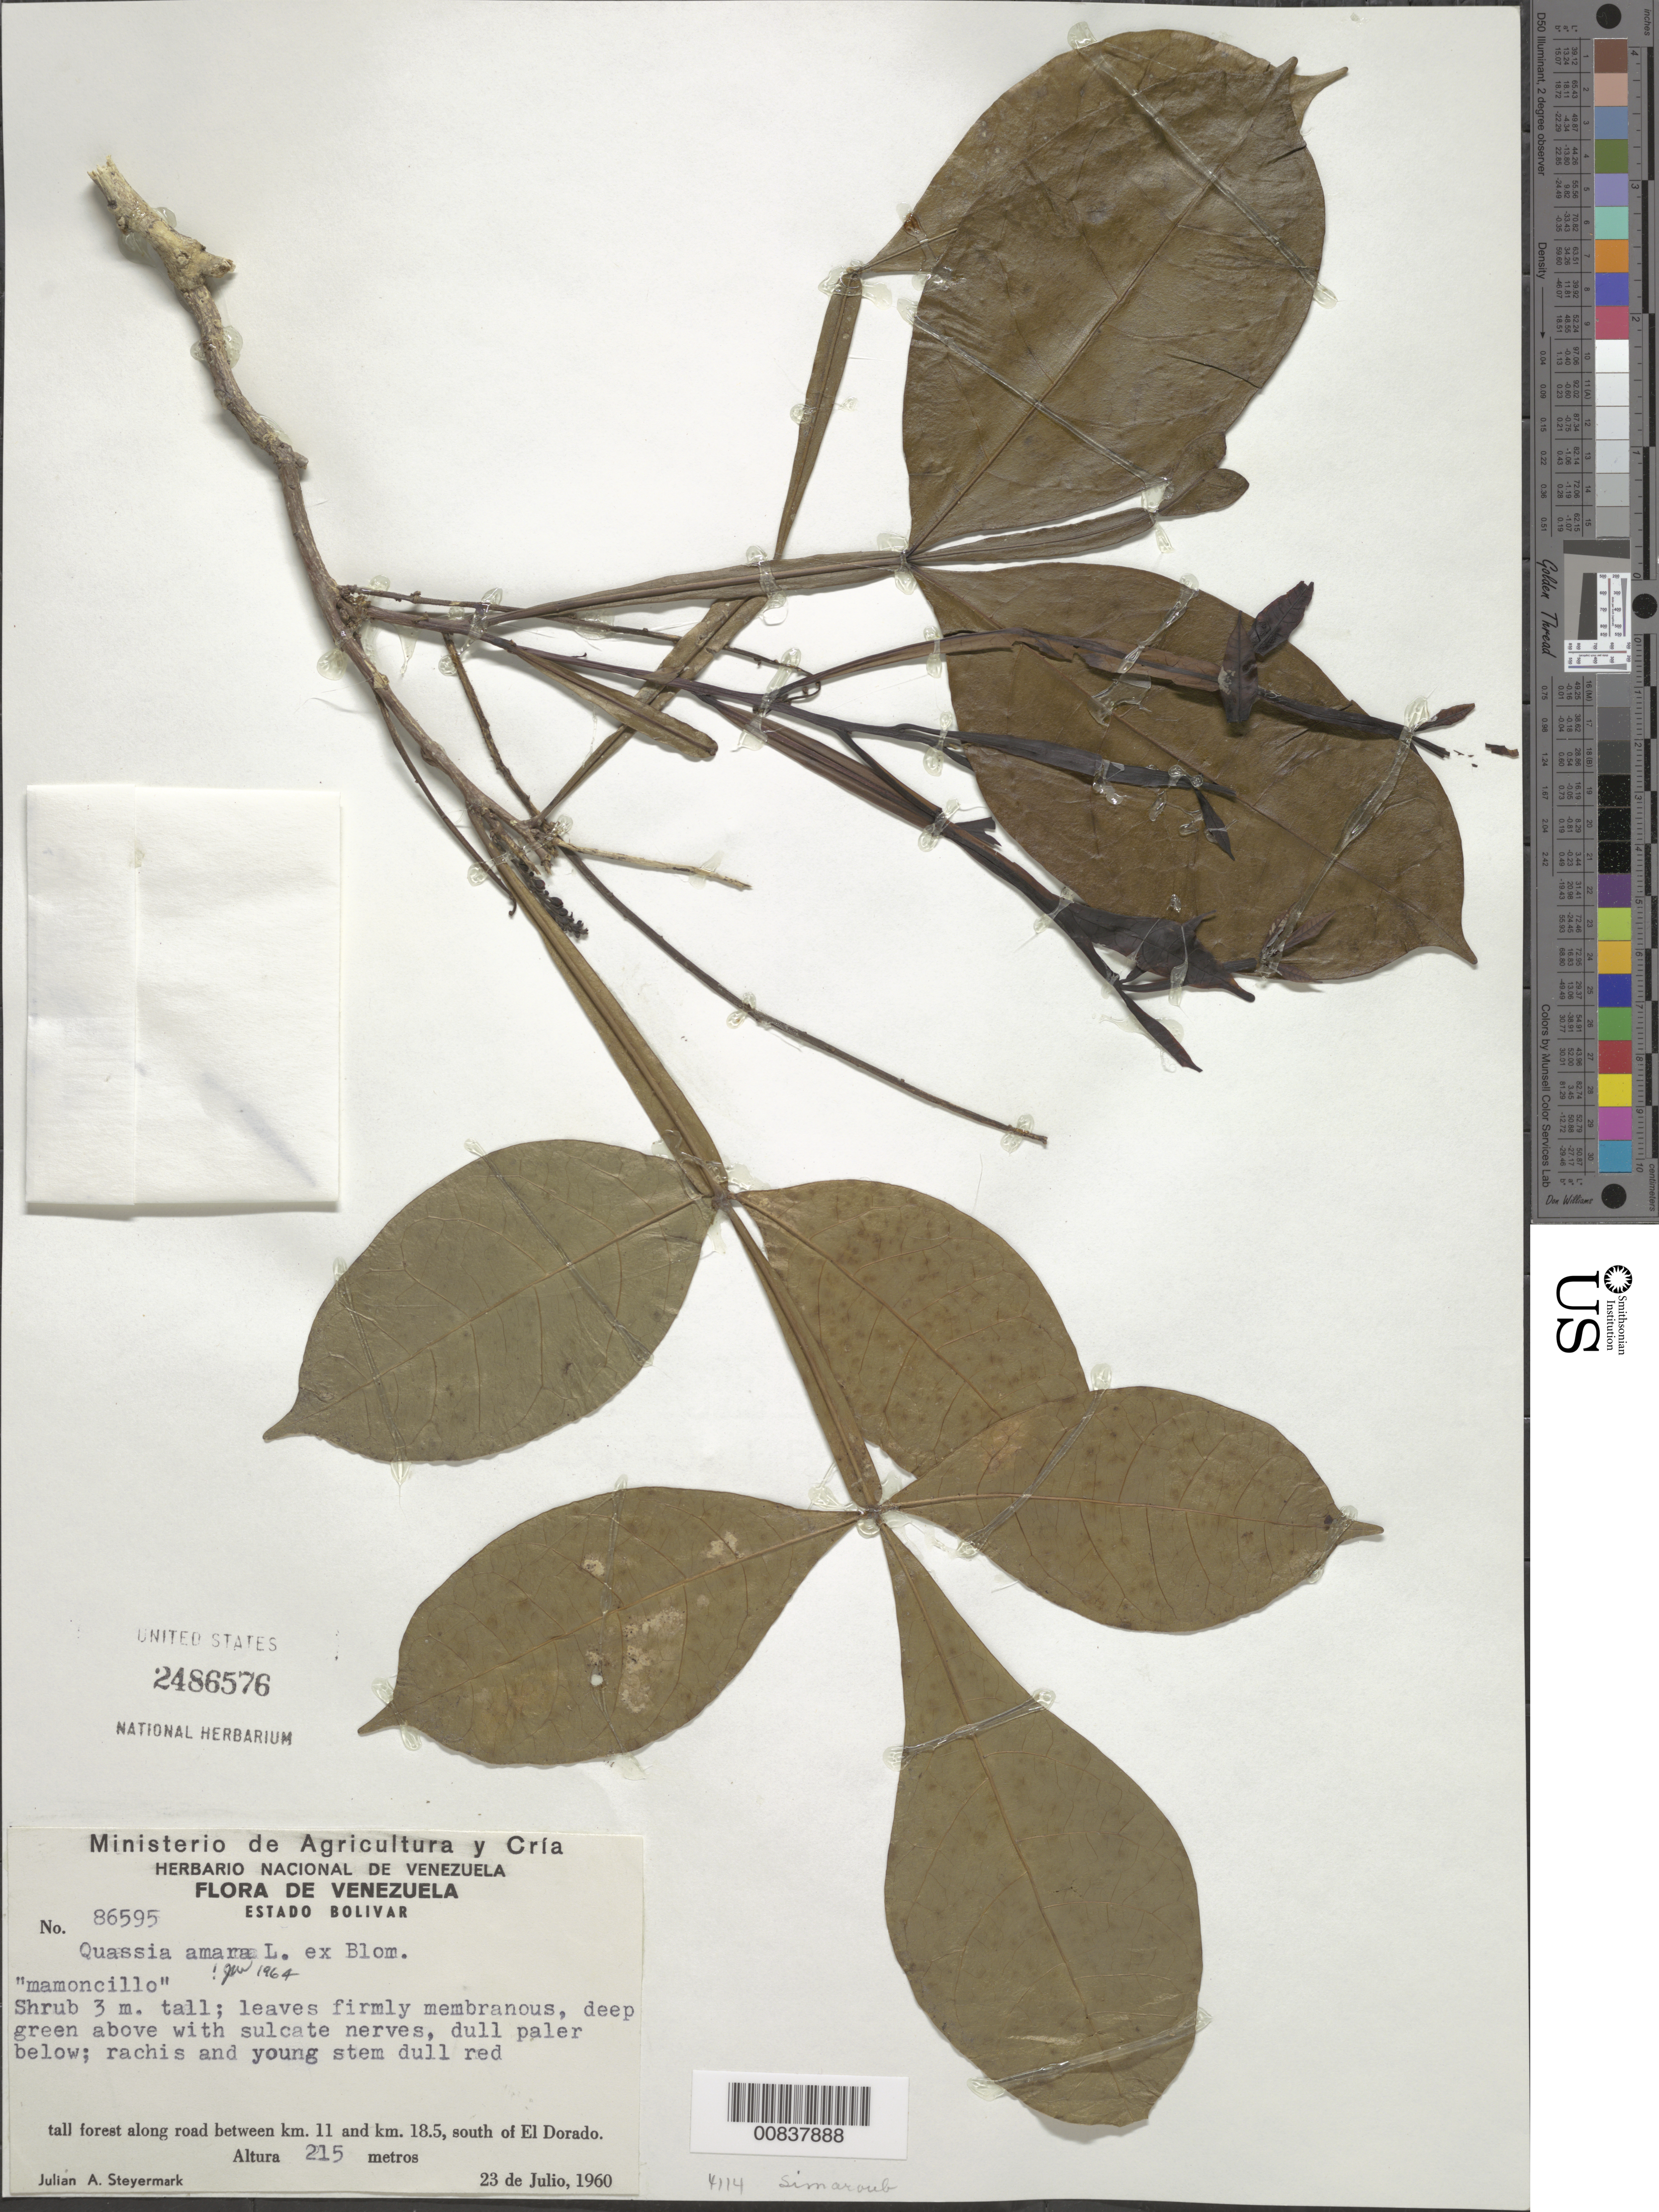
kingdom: Plantae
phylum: Tracheophyta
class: Magnoliopsida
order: Sapindales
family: Simaroubaceae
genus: Quassia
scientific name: Quassia amara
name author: L.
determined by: Wurdack, John J., (US), US (UNITED STATES)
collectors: J. Steyermark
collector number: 86595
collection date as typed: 23-Jul-60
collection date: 1960-07-23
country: Venezuela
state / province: Bolívar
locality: El Dorado, S of, km 11 to 18.5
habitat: Tall forest along road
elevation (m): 215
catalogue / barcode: US 2486576